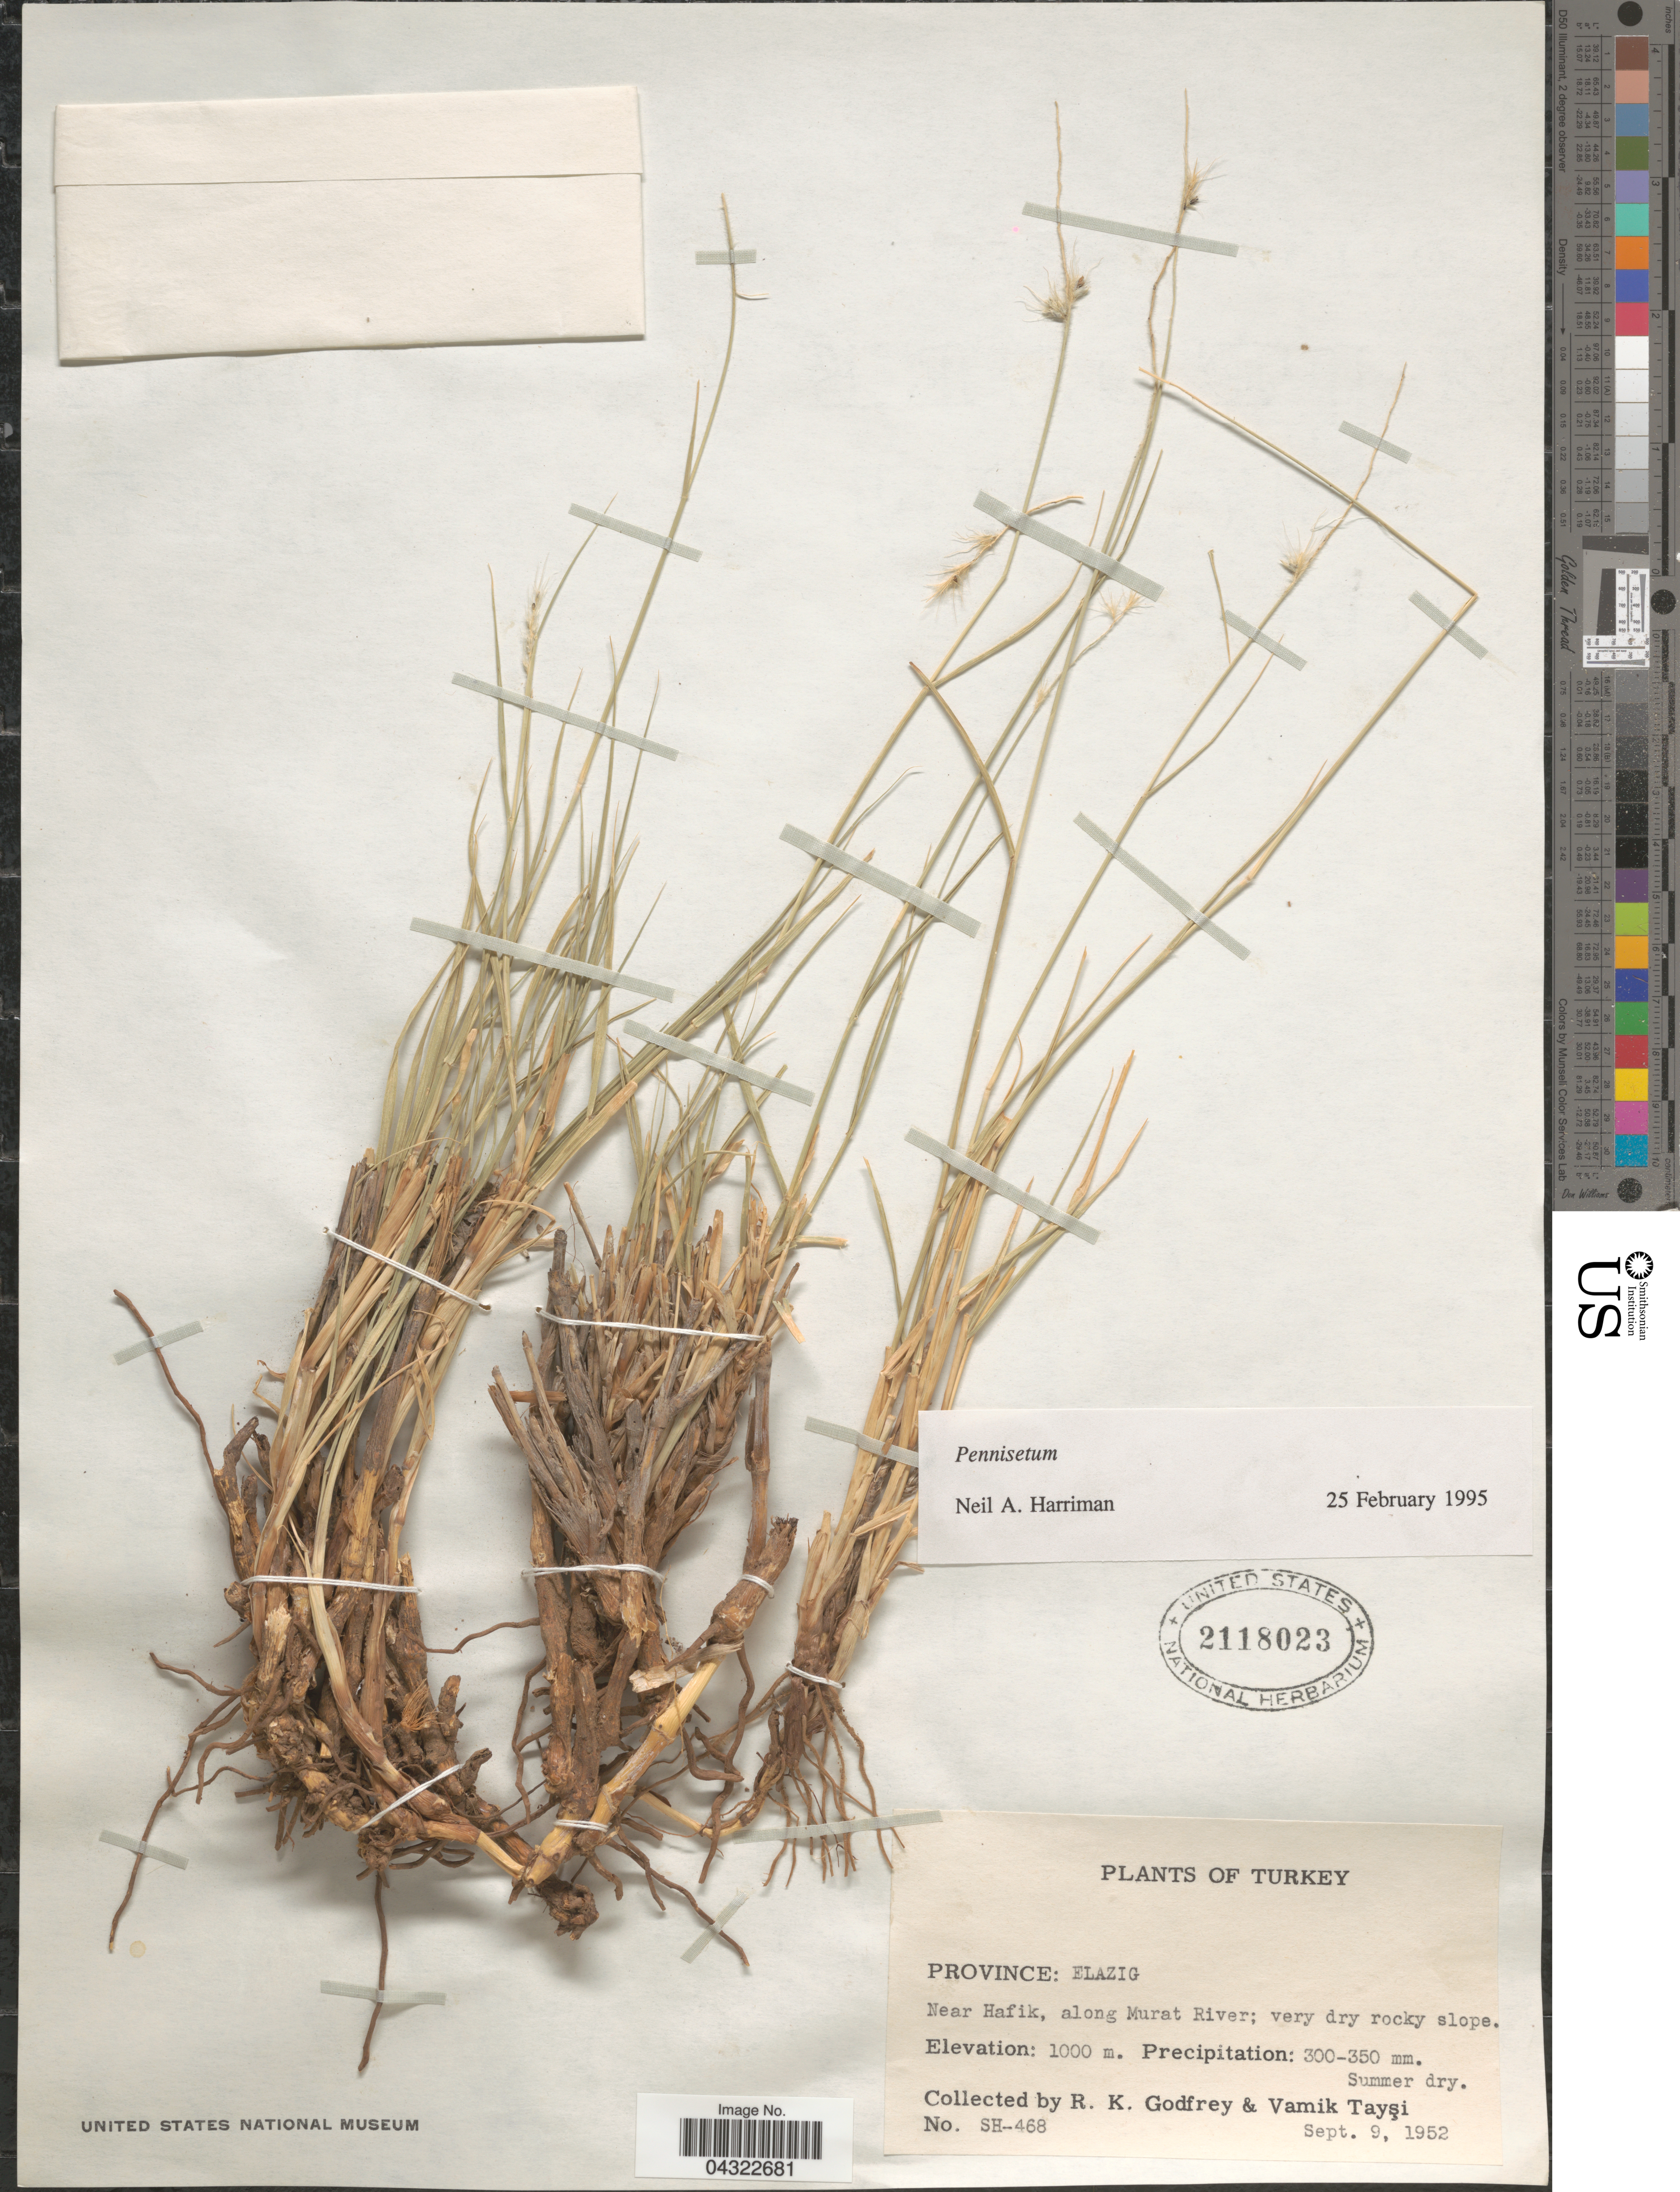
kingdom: Plantae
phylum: Tracheophyta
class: Liliopsida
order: Poales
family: Poaceae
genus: Cenchrus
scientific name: Cenchrus sp.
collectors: R. K. Godfrey & V. Taysi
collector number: SH-468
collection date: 1952-09-09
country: Turkey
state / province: Elazig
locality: Near Hafik, alomg Murat River.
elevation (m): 1000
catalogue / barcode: US 2118023